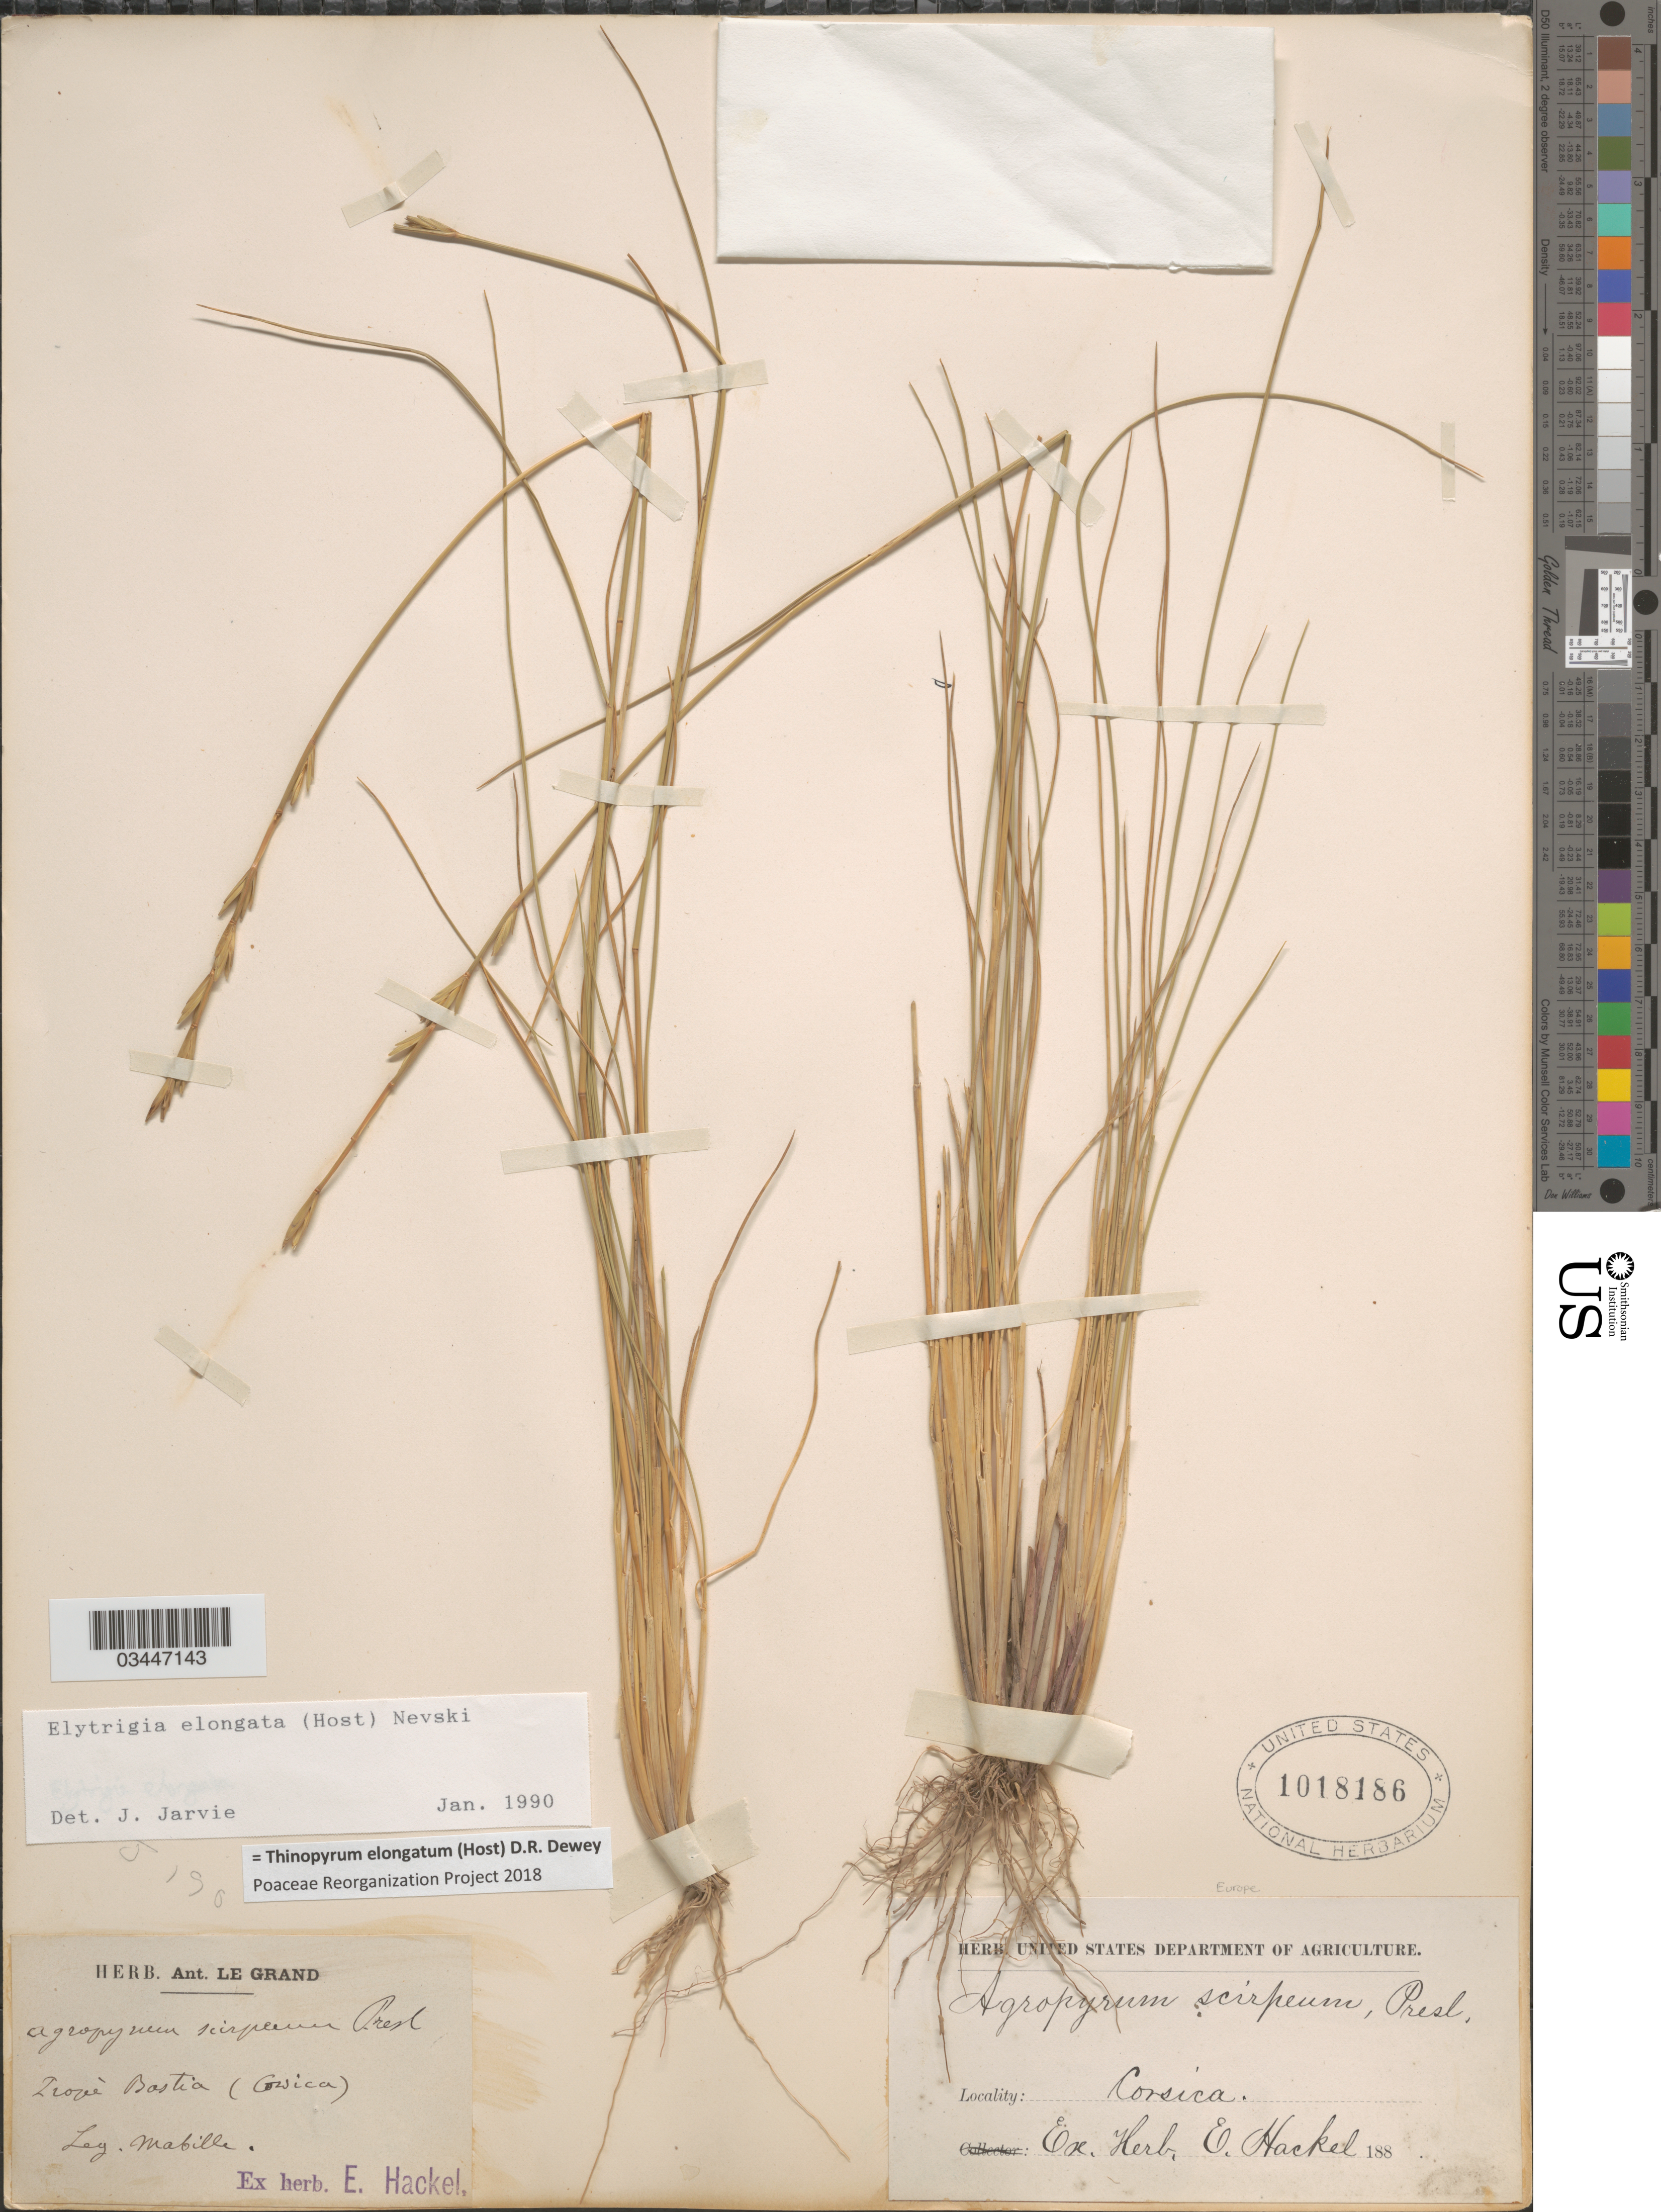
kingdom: Plantae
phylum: Tracheophyta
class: Liliopsida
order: Poales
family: Poaceae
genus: Thinopyrum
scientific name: Thinopyrum elongatum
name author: (Host) Barkworth & Dewey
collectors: Mabille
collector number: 5190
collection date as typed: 188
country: France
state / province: Corsica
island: Corse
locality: Propè Bastia.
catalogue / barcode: US 1018186